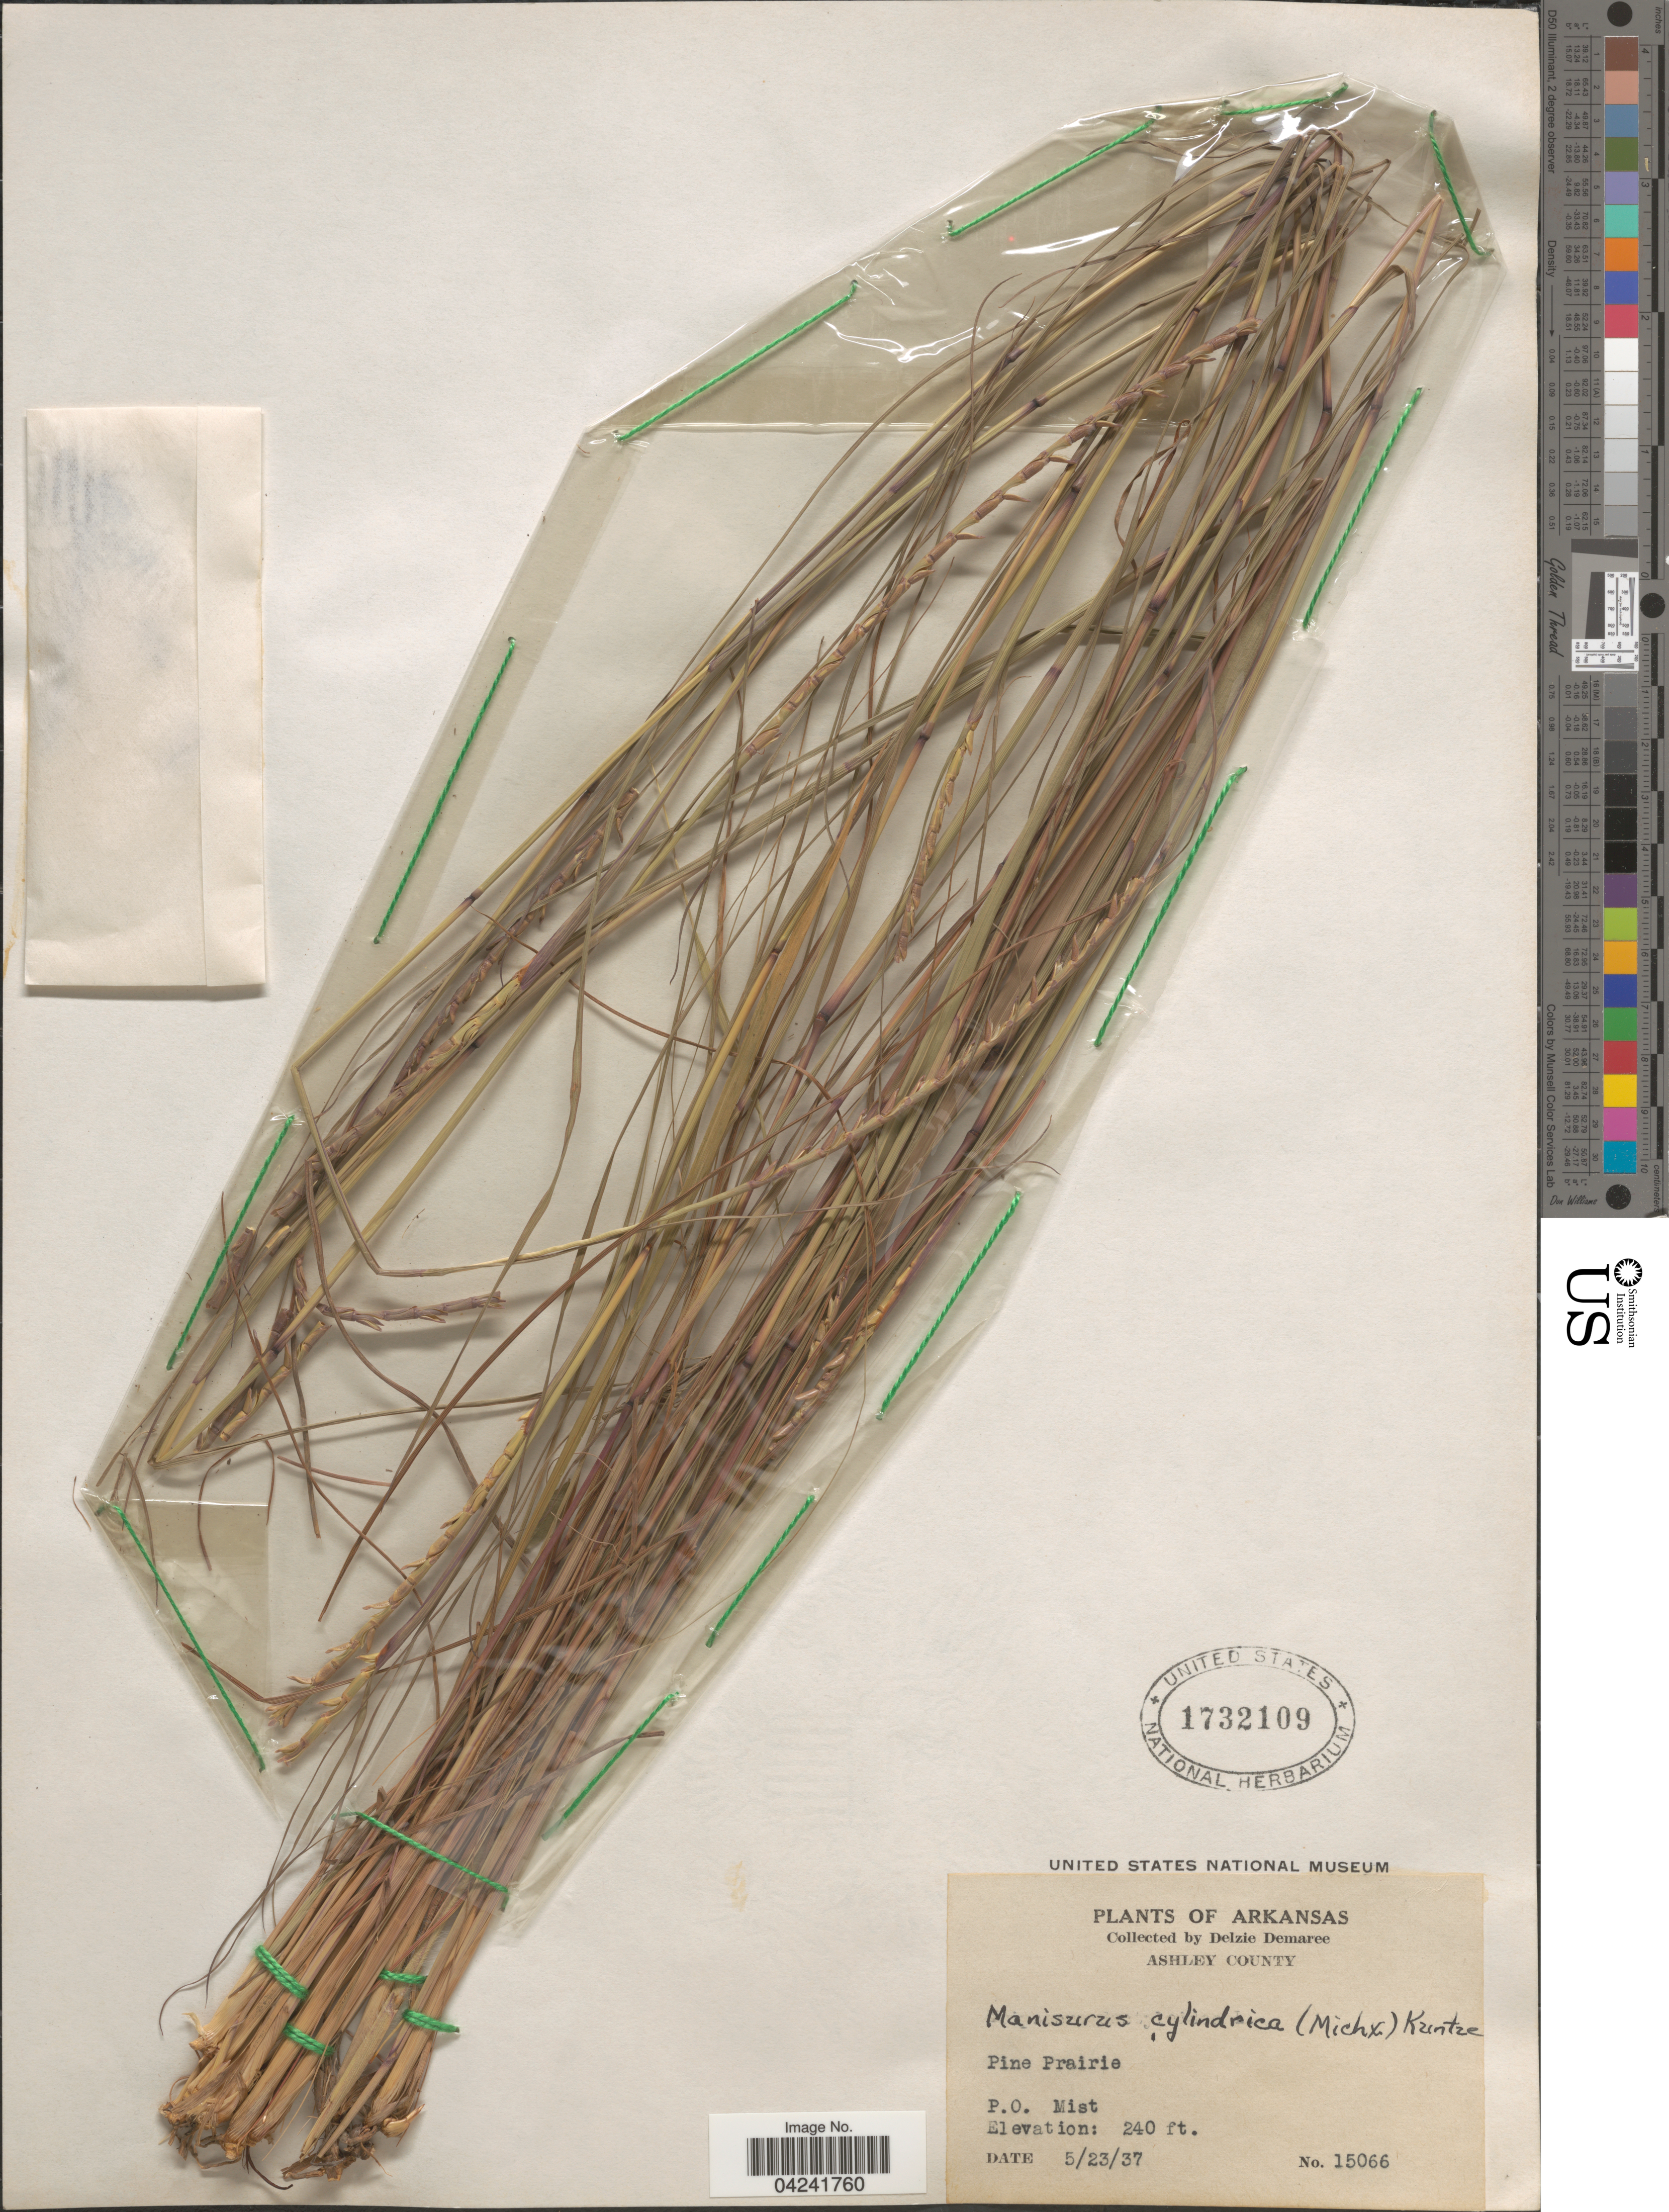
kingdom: Plantae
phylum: Tracheophyta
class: Liliopsida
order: Poales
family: Poaceae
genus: Mnesithea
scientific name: Mnesithea cylindrica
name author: (Michx.) de Koning & Sosef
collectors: D. Demaree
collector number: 15066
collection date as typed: Transcribed d/m/y: 23/5/37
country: United States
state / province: Arkansas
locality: Ashley County. P.O. Mist.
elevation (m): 73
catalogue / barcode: US 1732109